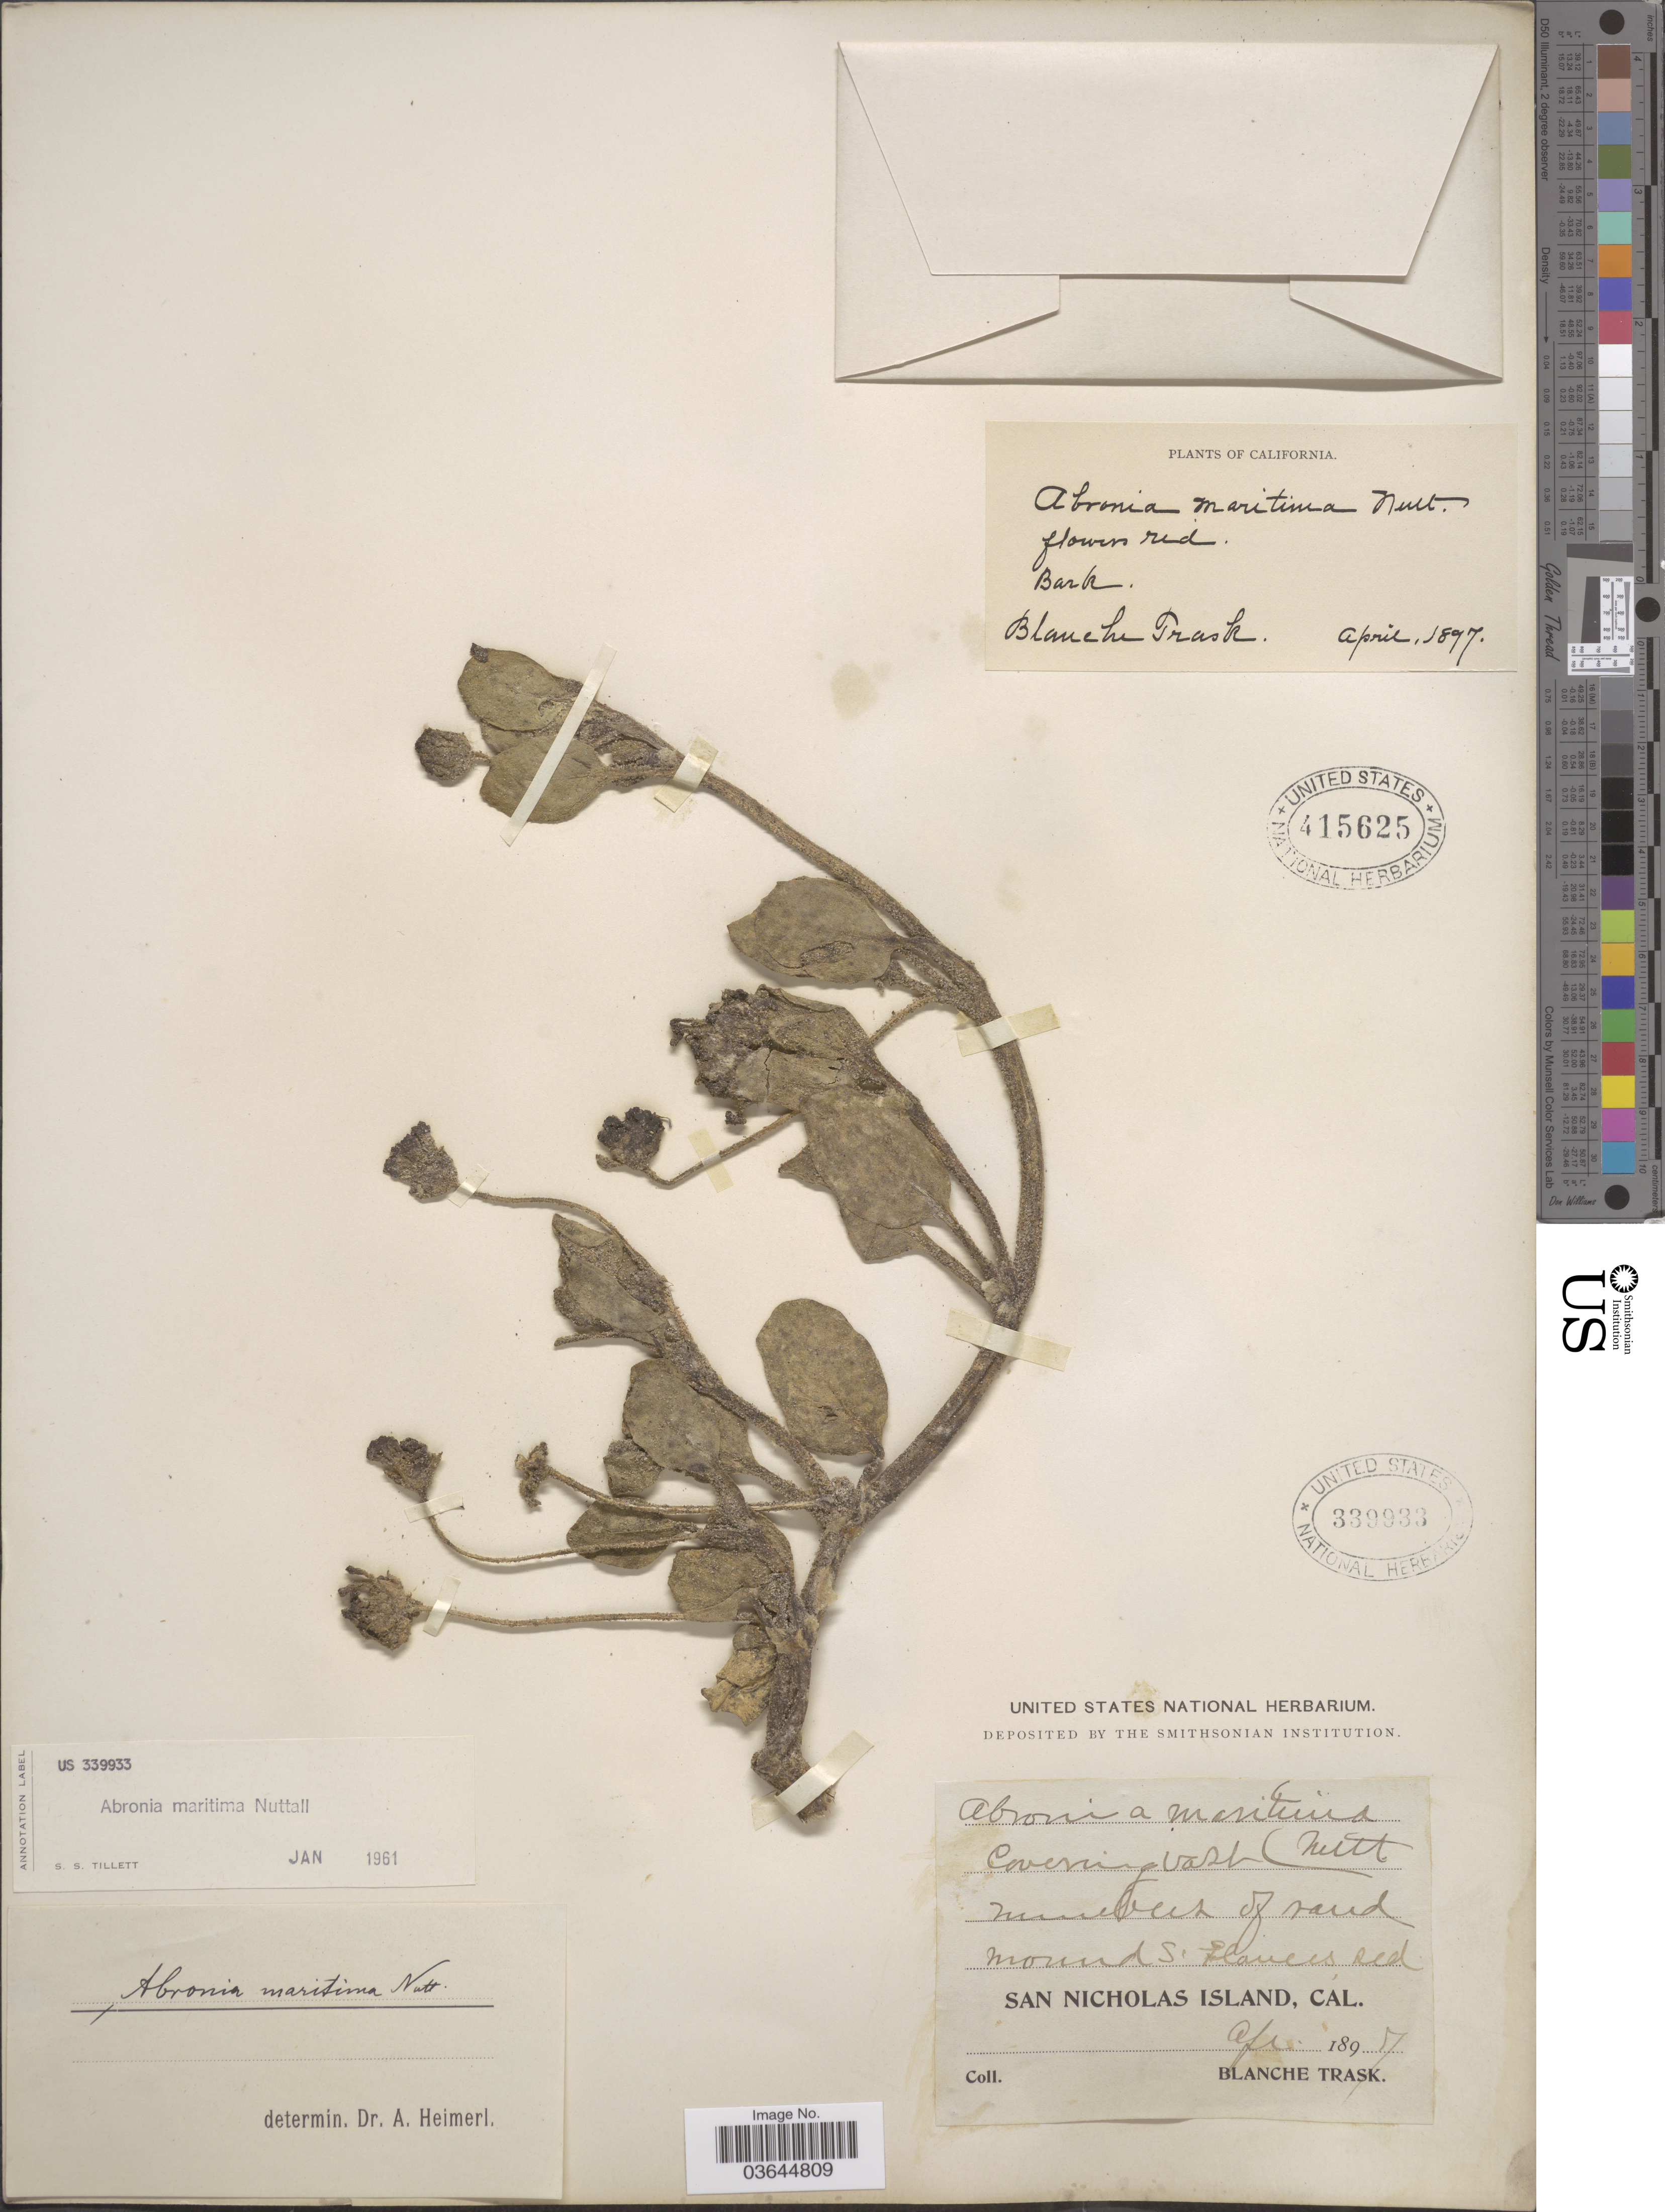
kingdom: Plantae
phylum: Tracheophyta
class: Magnoliopsida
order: Caryophyllales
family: Nyctaginaceae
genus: Abronia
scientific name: Abronia maritima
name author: Nutt. ex S. Watson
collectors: B. Trask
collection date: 1897-04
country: United States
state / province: California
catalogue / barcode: US 415625